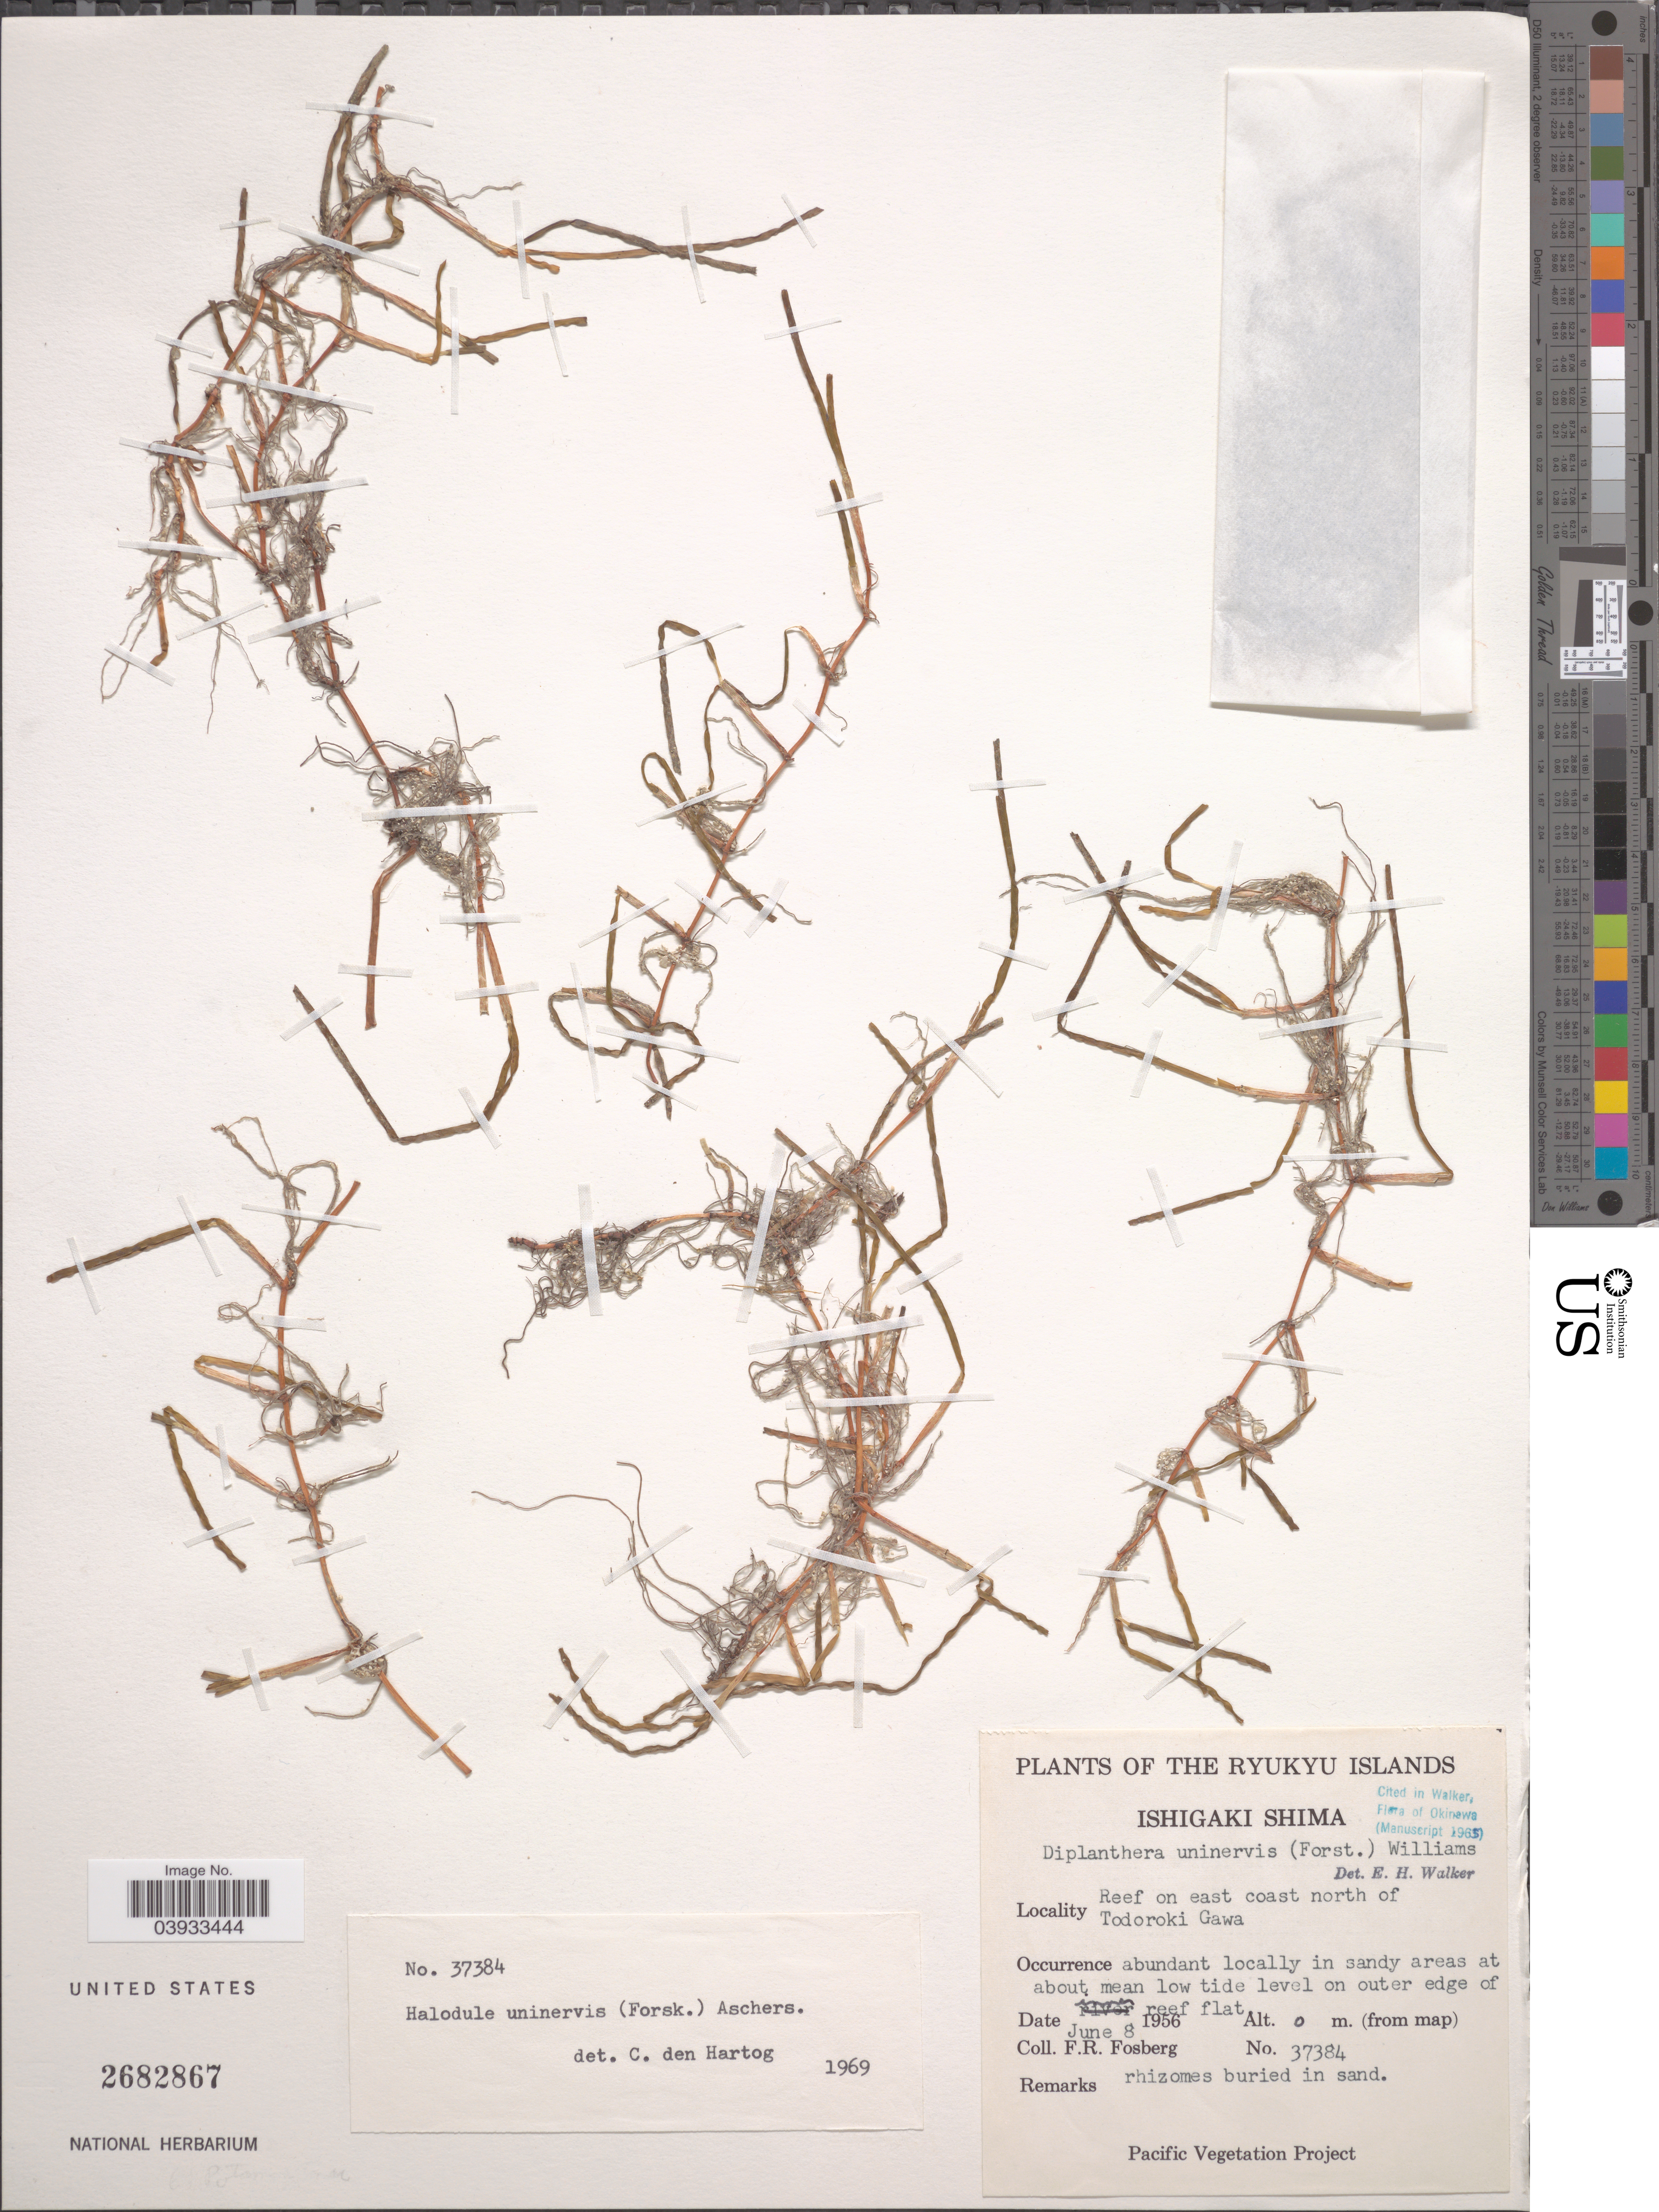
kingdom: Plantae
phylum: Tracheophyta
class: Liliopsida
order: Alismatales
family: Cymodoceaceae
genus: Halodule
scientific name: Halodule uninervis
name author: (Forssk.) Asch.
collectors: F. R. Fosberg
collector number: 37384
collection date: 1956-06-08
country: Japan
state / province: Okinawa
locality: The Ryukyu Islands. Ishigaki Shima. Reef on east coast north of Todoroki Gawa.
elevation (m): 0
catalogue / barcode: US 2682867